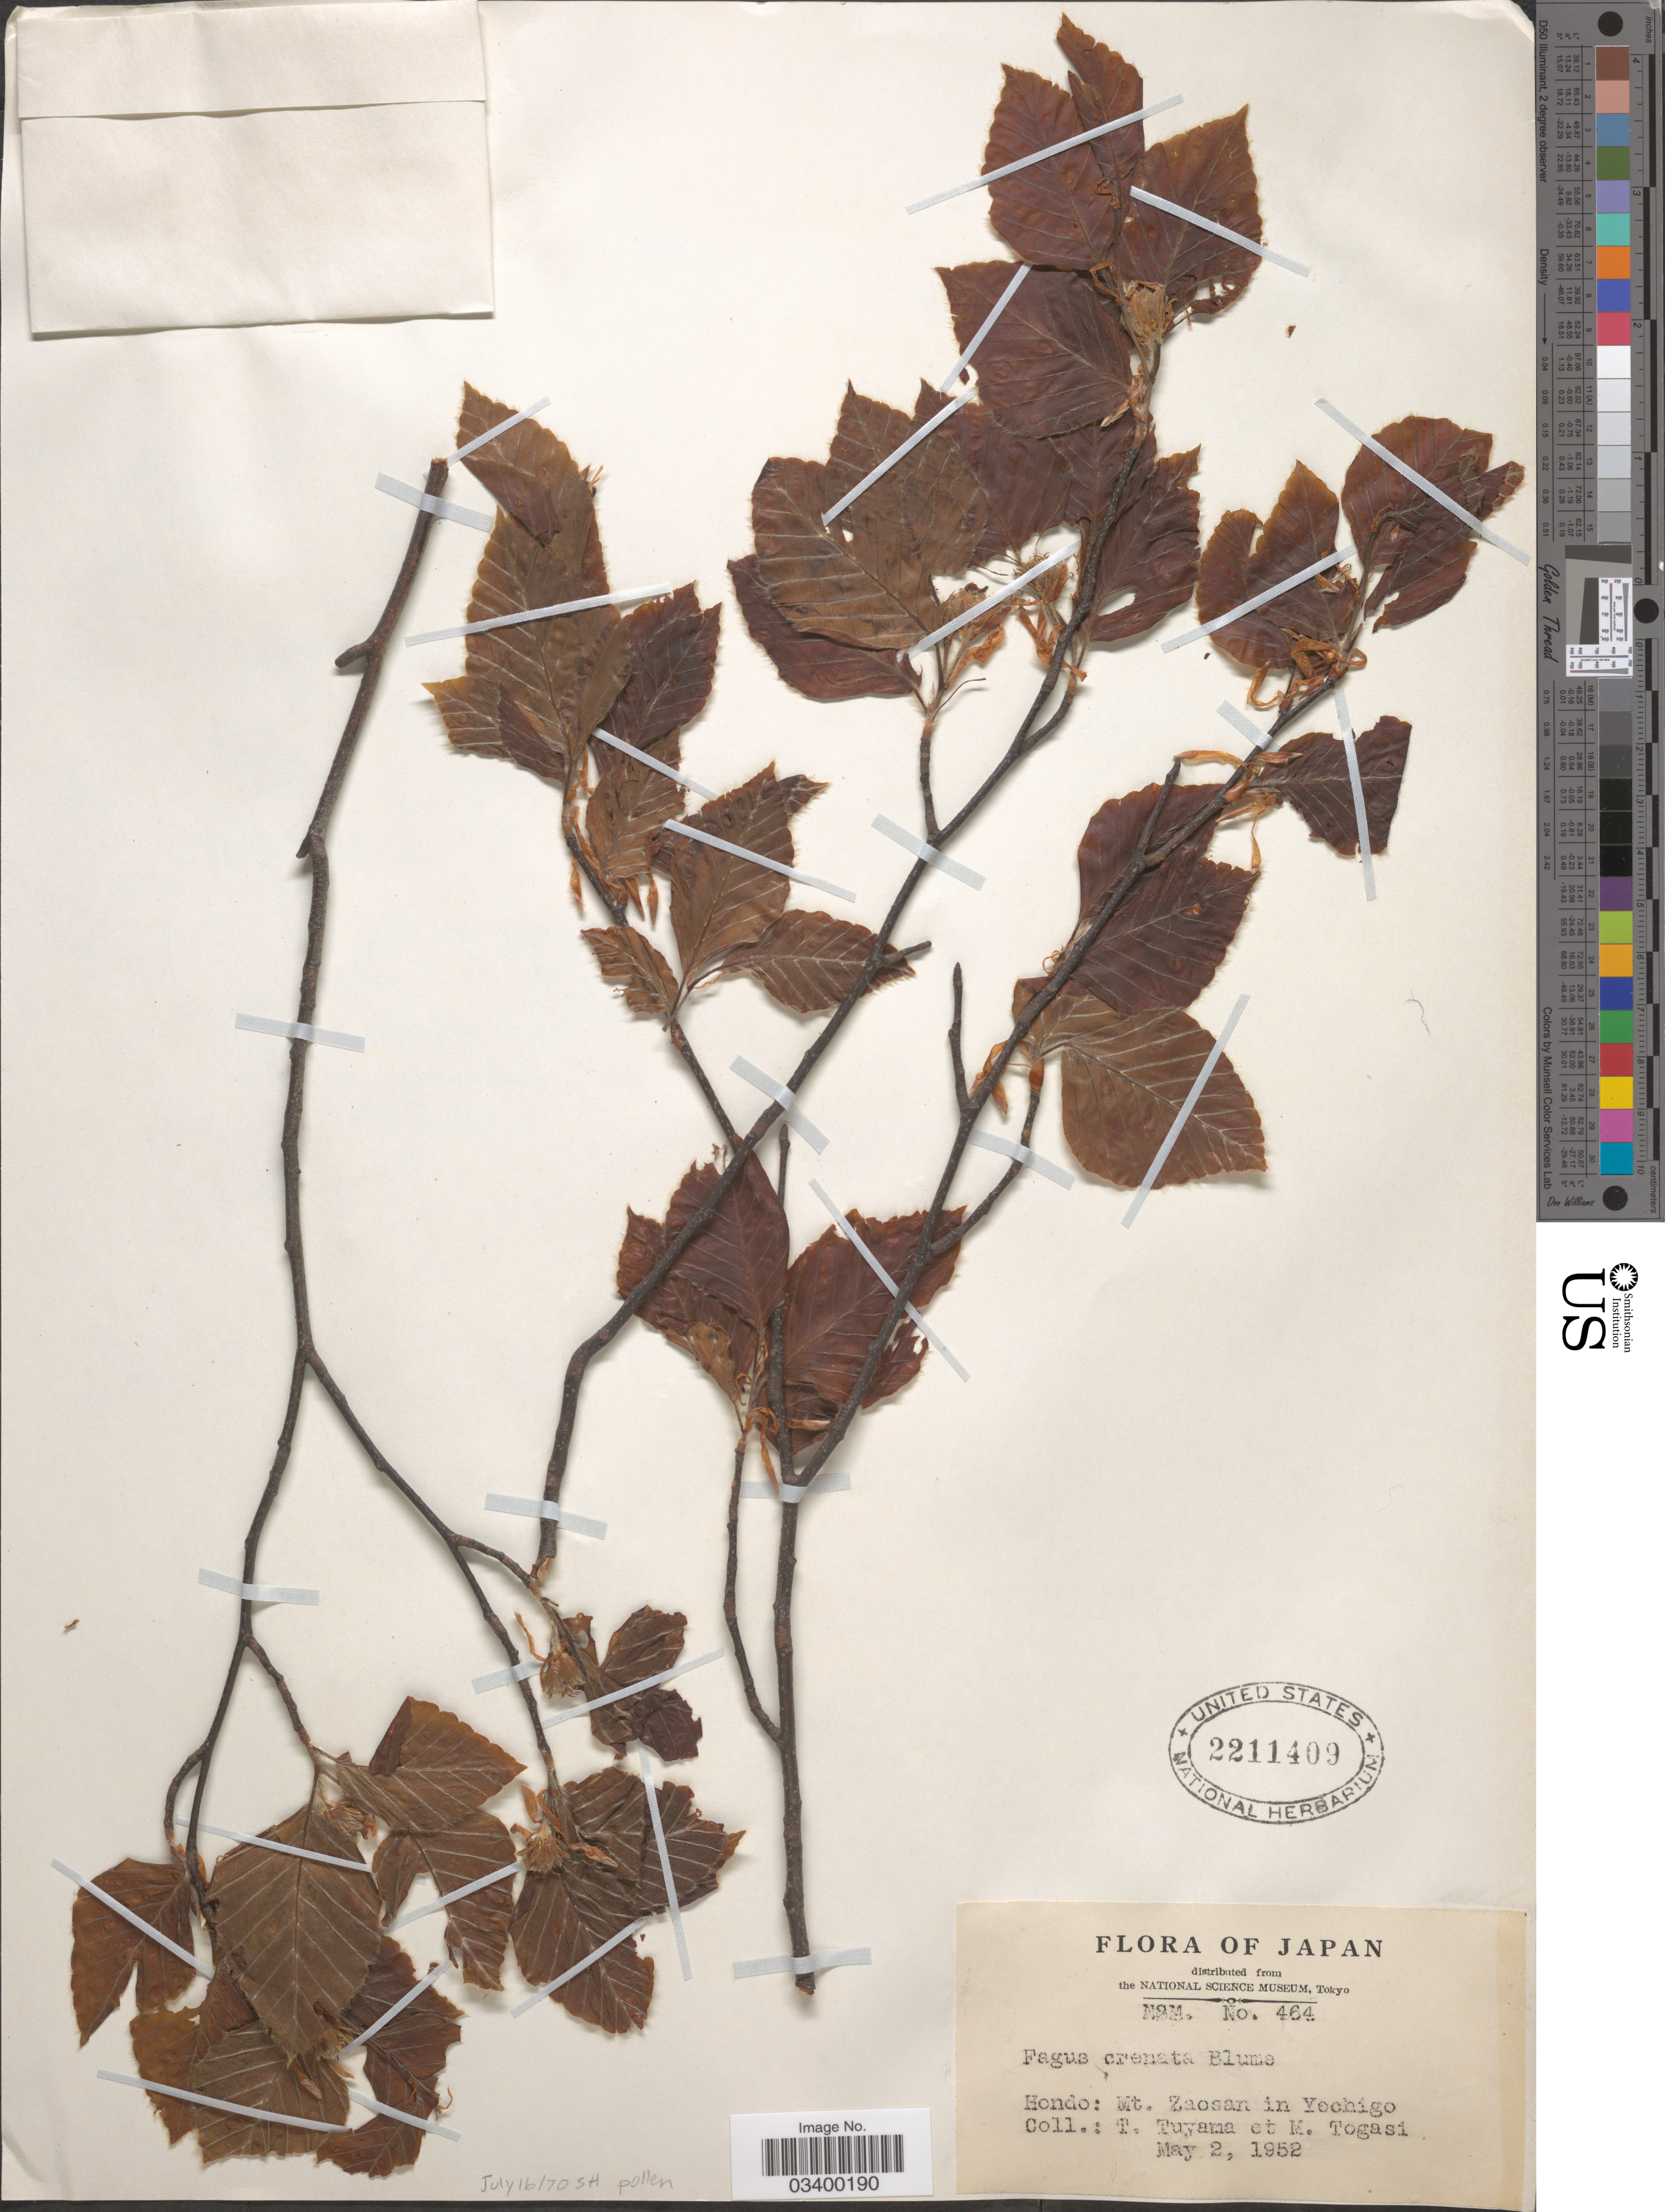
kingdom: Plantae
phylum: Tracheophyta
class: Magnoliopsida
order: Fagales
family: Fagaceae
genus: Fagus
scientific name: Fagus crenata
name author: Blume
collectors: T. Tuyama & M. Togasi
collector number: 464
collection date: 1952-05-02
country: Japan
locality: Hondo: Mt. Zaosan in Yechigo.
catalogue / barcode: US 2211409